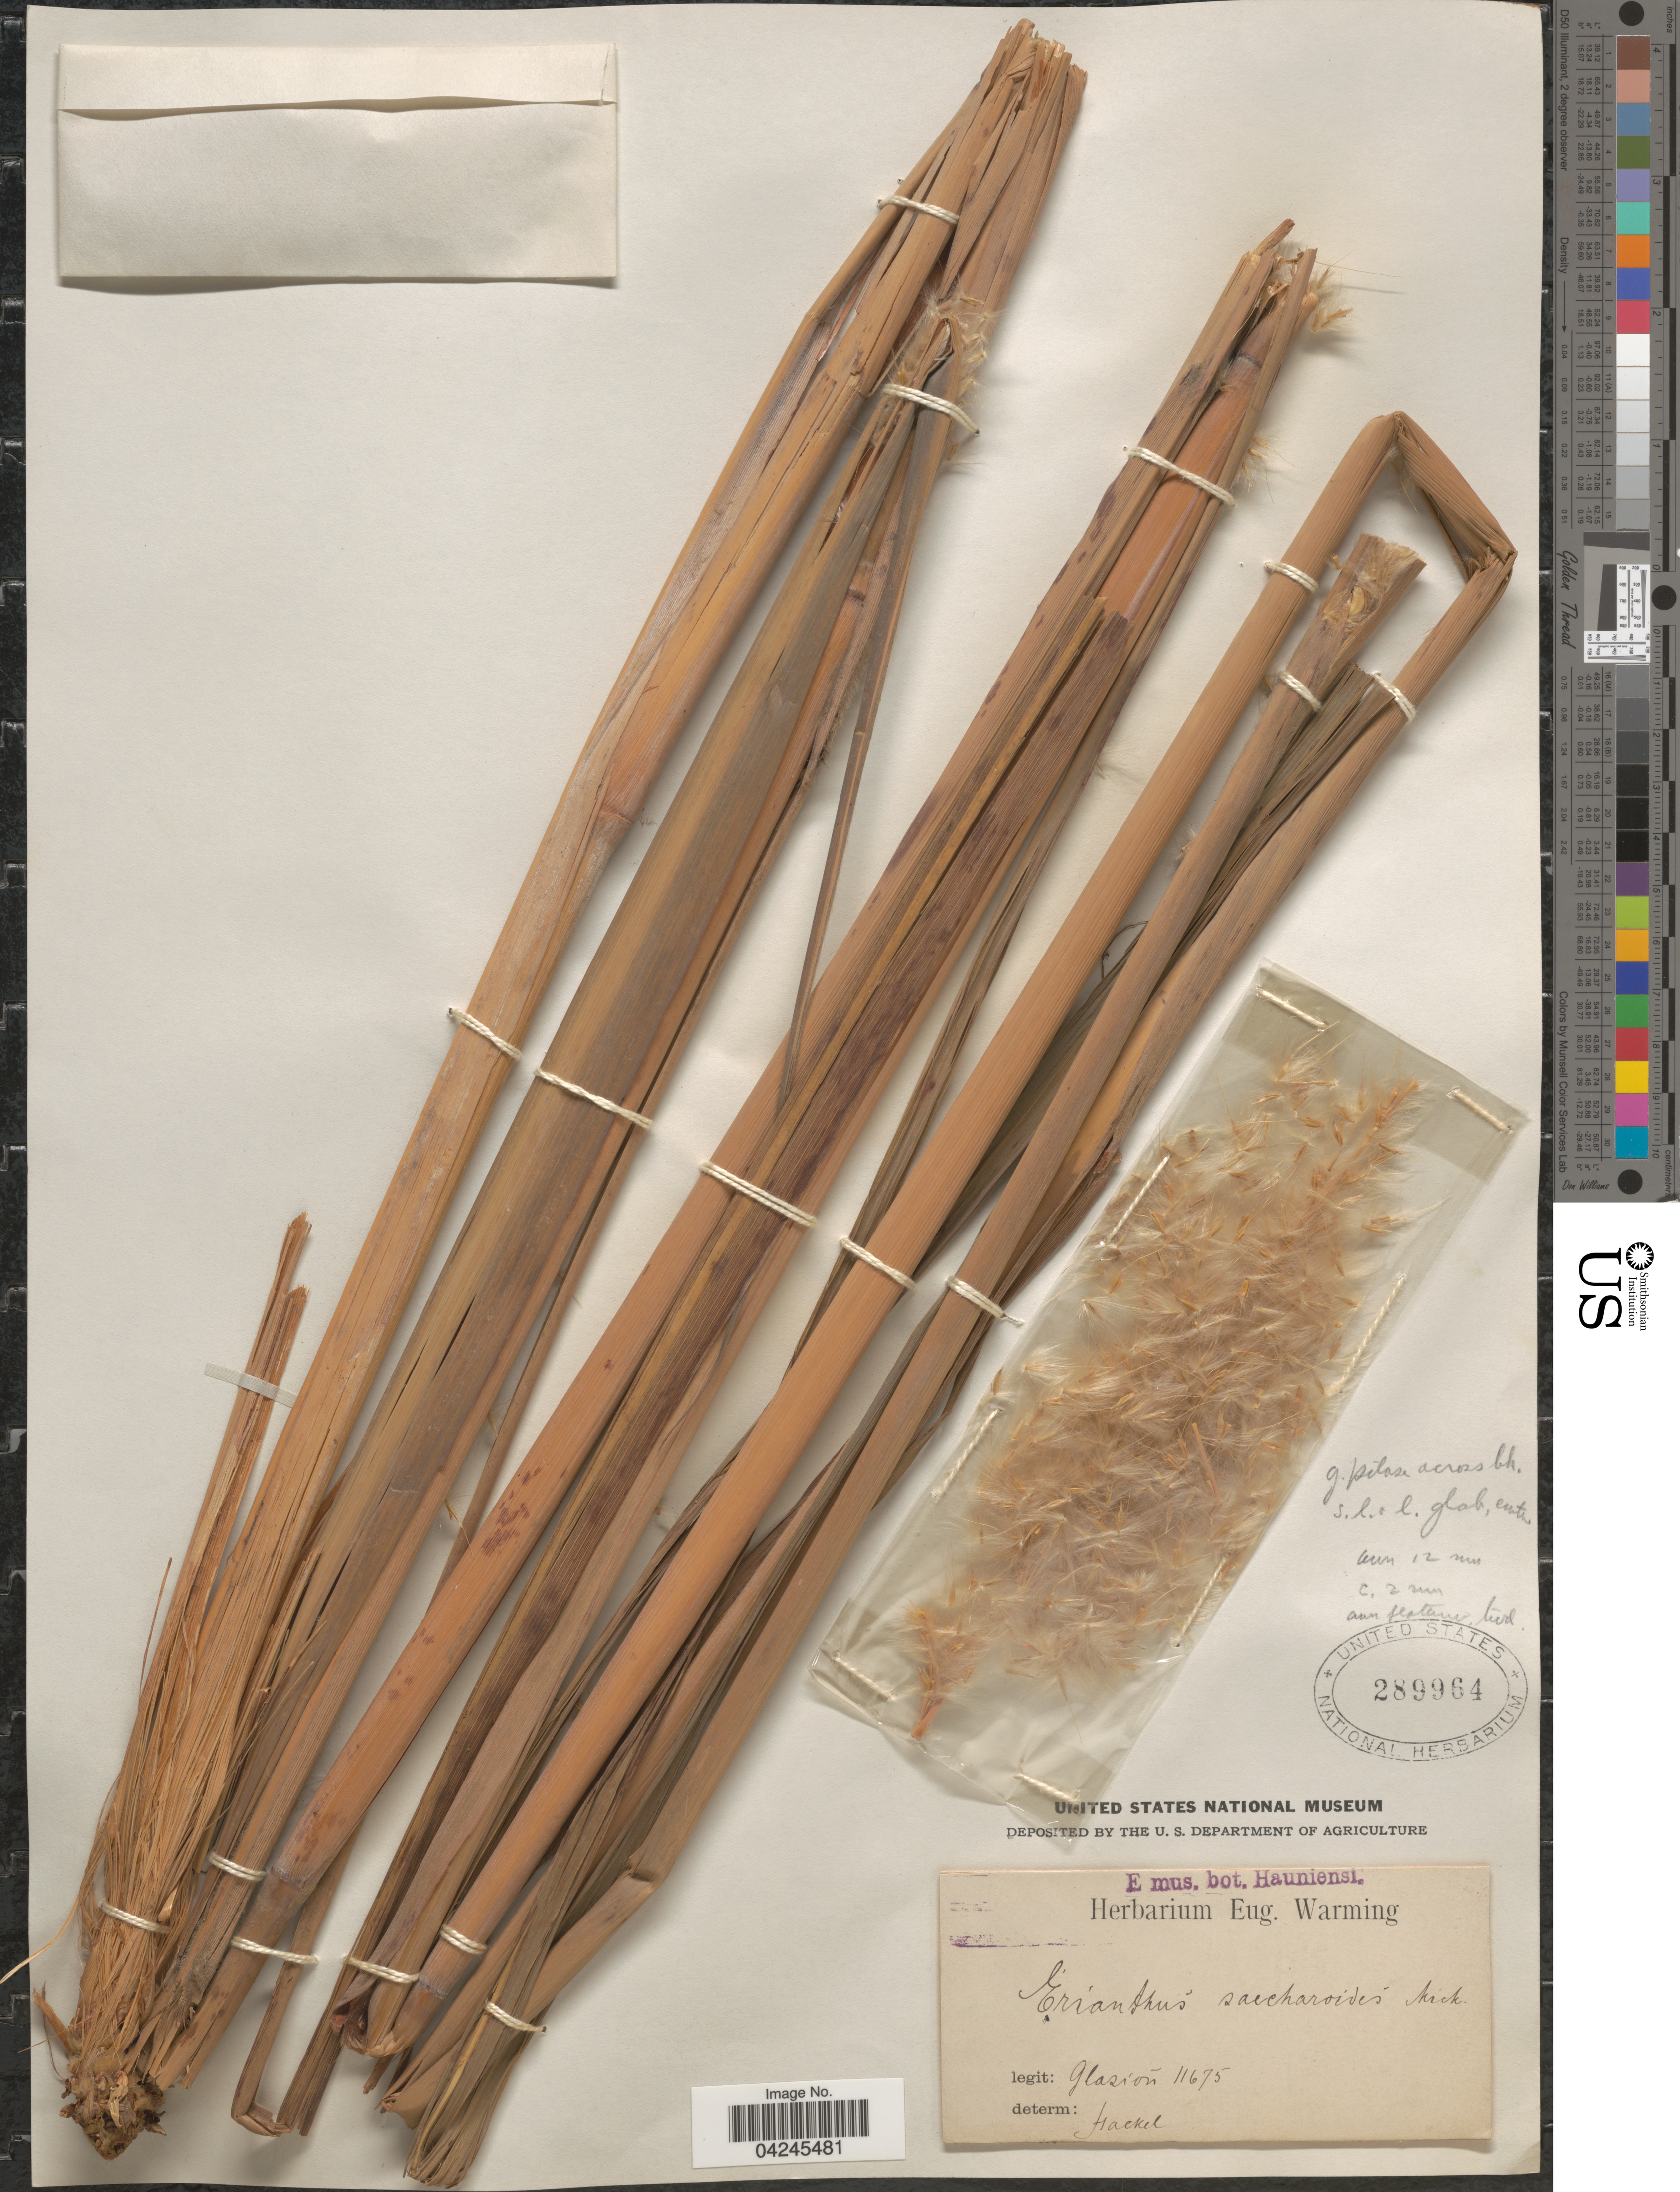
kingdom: Plantae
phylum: Tracheophyta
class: Liliopsida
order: Poales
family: Poaceae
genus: Erianthus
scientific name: Erianthus trinii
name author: Hack.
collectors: Glaziou, --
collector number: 11675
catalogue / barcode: US 289964